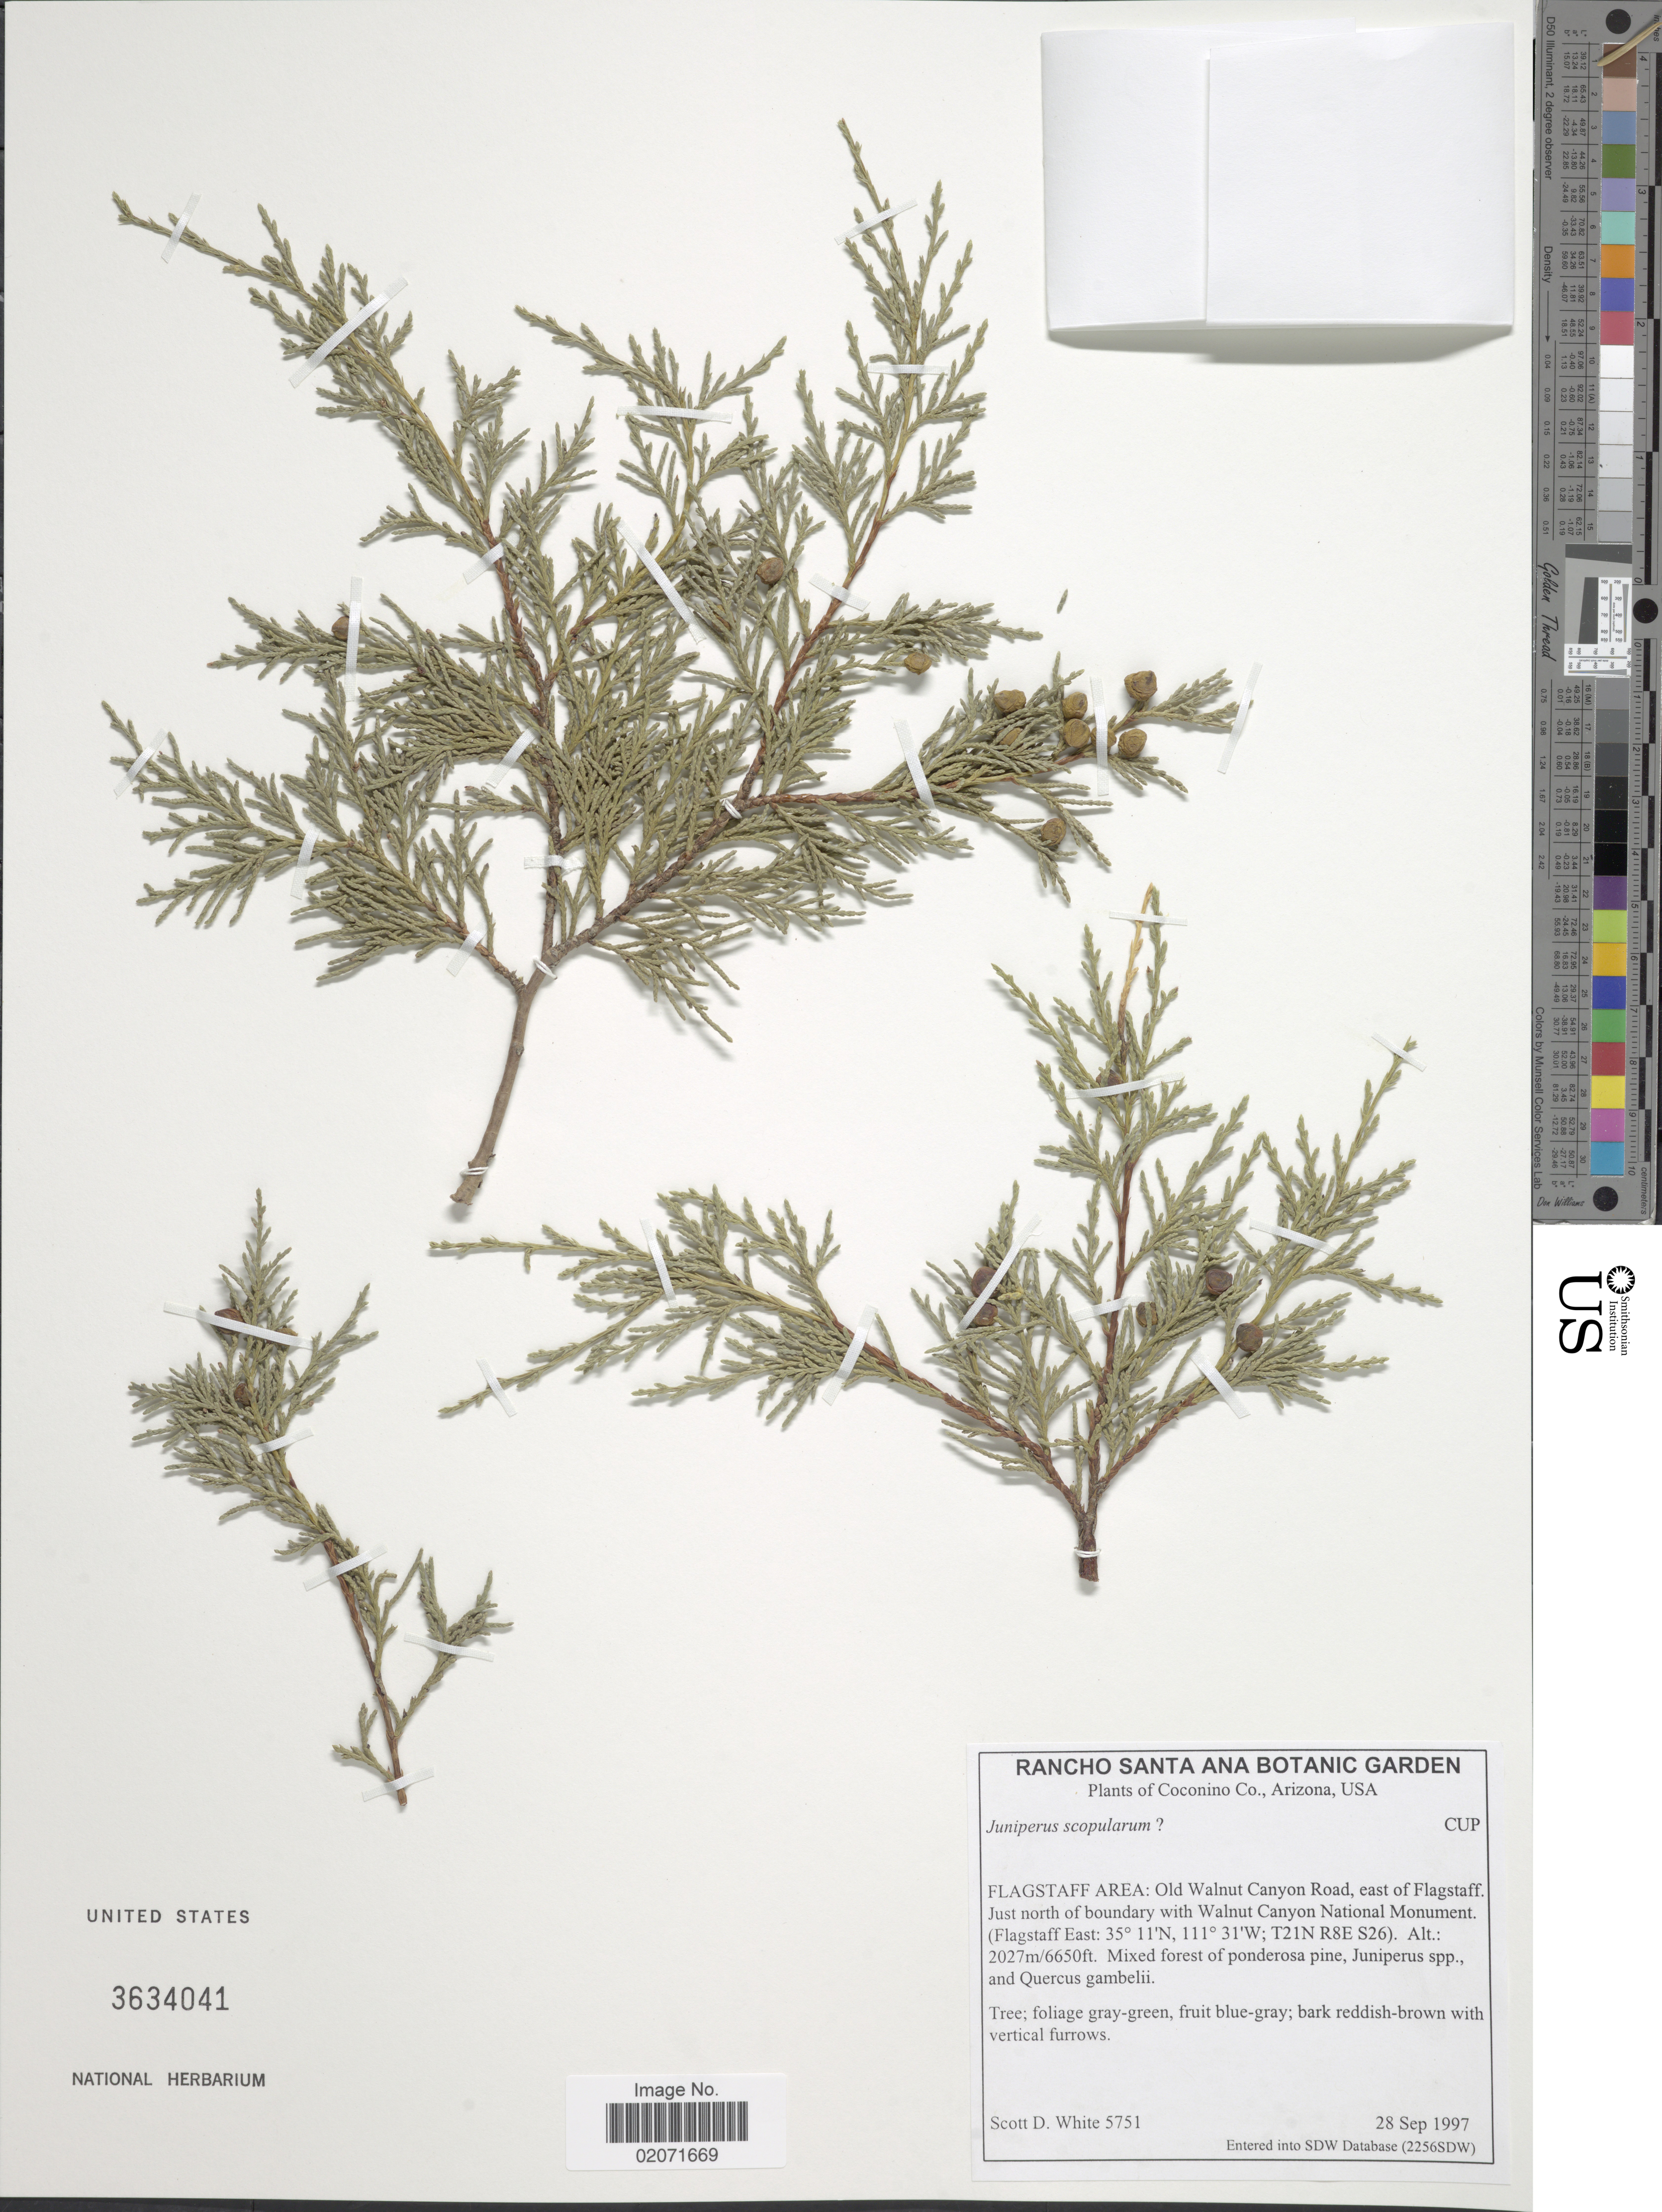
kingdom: Plantae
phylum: Tracheophyta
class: Pinopsida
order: Pinales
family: Cupressaceae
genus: Juniperus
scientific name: Juniperus scopulorum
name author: Sarg.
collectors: S. White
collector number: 5751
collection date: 1997-09-28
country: United States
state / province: Arizona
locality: Coconino Co. Flagstaff Area: Old Walnut Canyon Road, east of Flagstaff. Just north of boundary with Walnut Canyon National Monument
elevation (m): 2072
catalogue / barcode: US 3634041